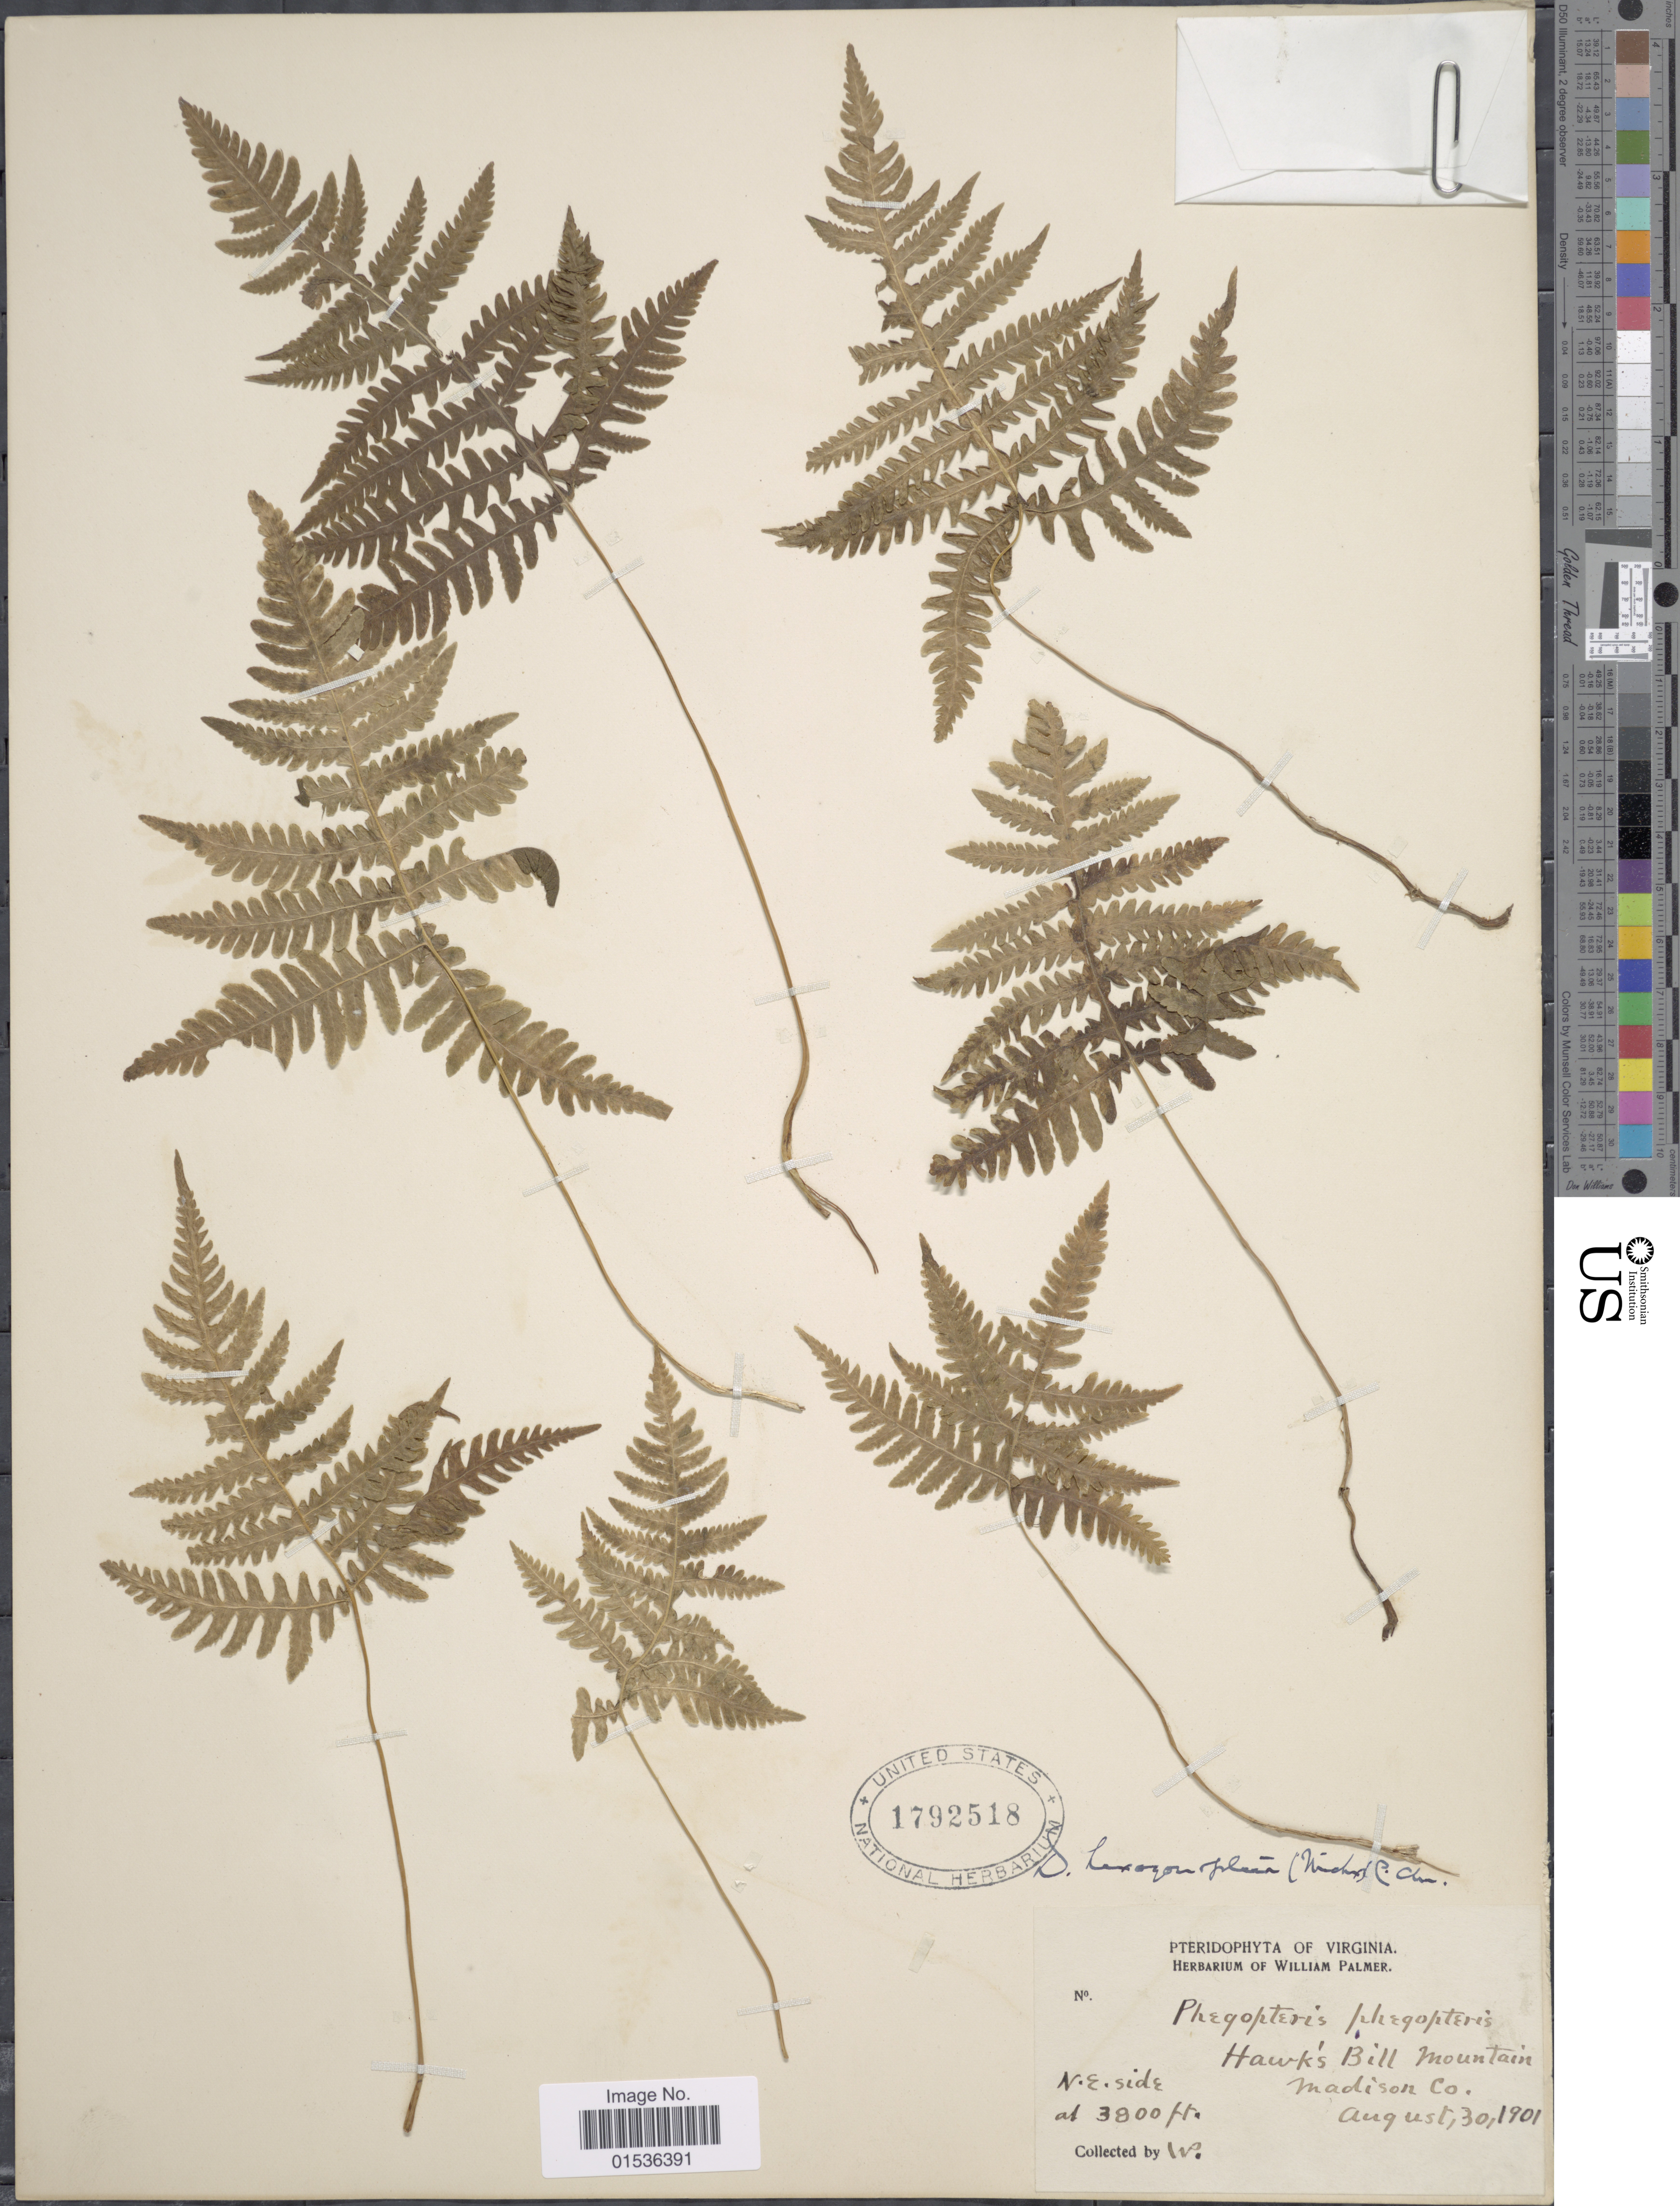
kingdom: Plantae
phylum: Tracheophyta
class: Polypodiopsida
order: Polypodiales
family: Thelypteridaceae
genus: Phegopteris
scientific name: Phegopteris hexagonoptera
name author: (Michx.) Fée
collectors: W. Palmer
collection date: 1901-08-30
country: United States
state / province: Virginia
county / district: Madison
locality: Hawk's Bill Mountain Madison Co. N.E. side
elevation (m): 1158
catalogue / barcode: US 1792518